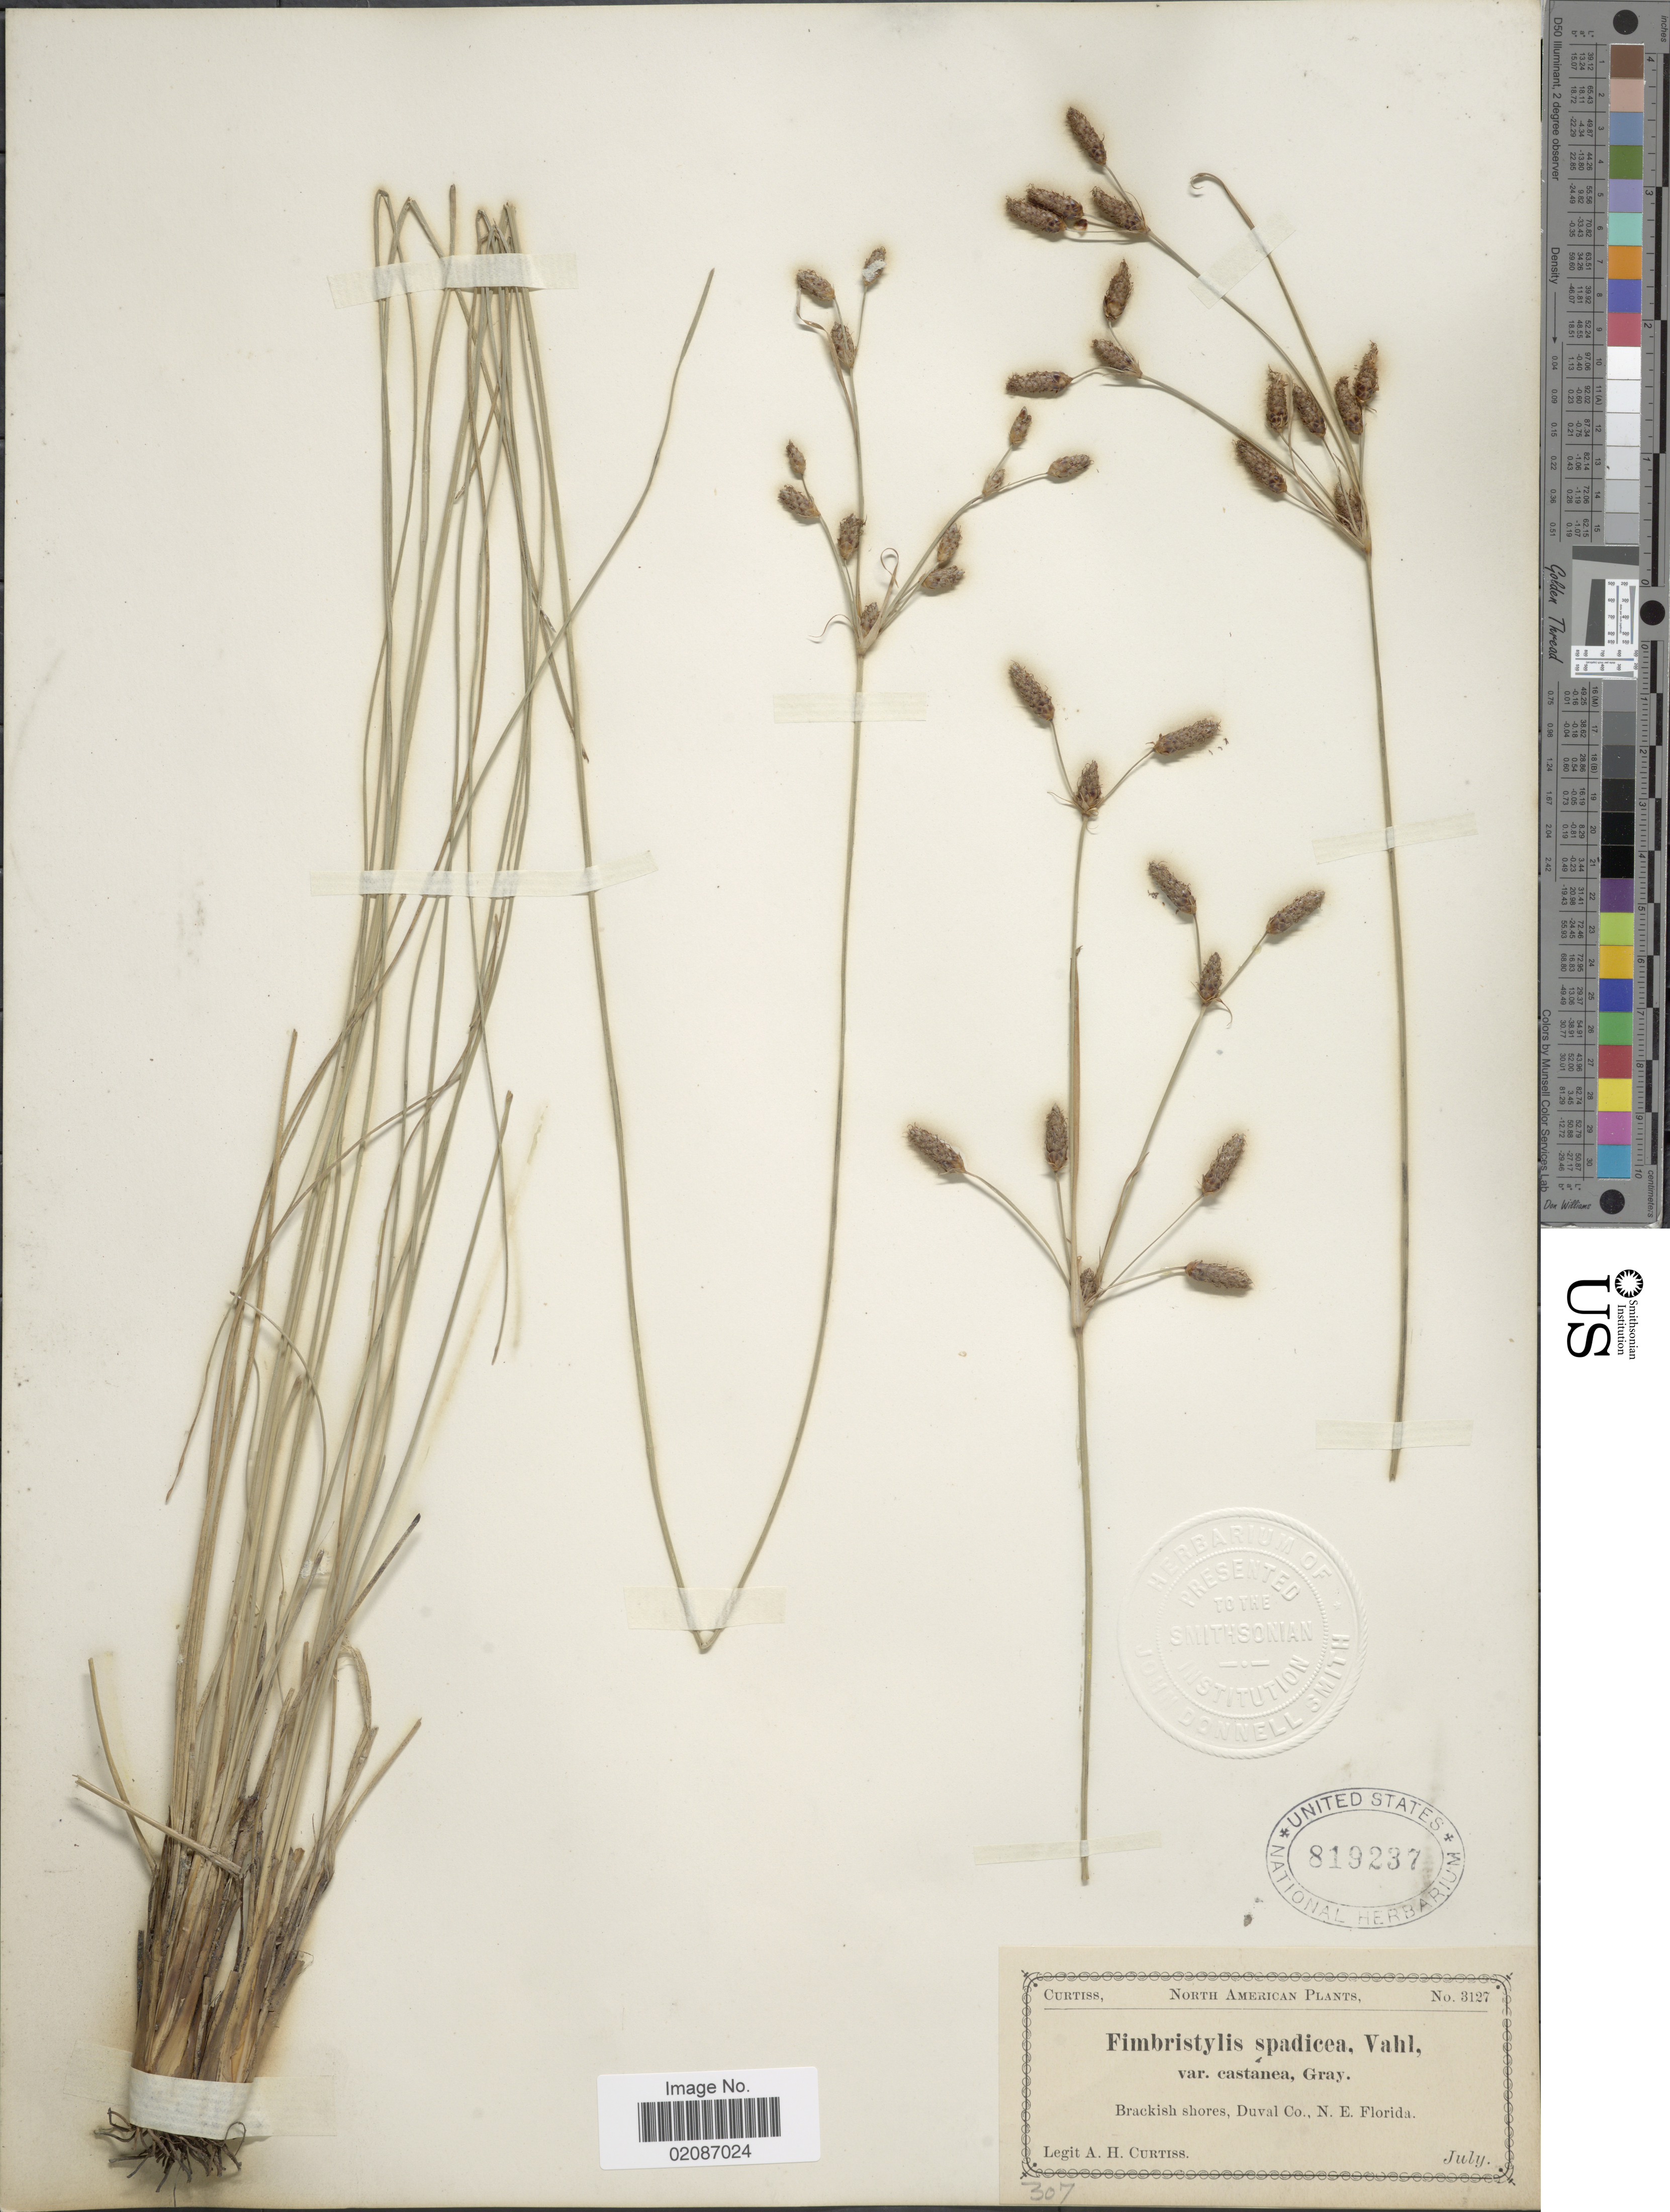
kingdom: Plantae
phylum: Tracheophyta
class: Liliopsida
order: Poales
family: Cyperaceae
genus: Fimbristylis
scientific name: Fimbristylis puberula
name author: (Michx.) Vahl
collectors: A. H. Curtiss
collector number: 3127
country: United States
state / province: Florida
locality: Duval Co., N.E. Florida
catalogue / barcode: US 819237